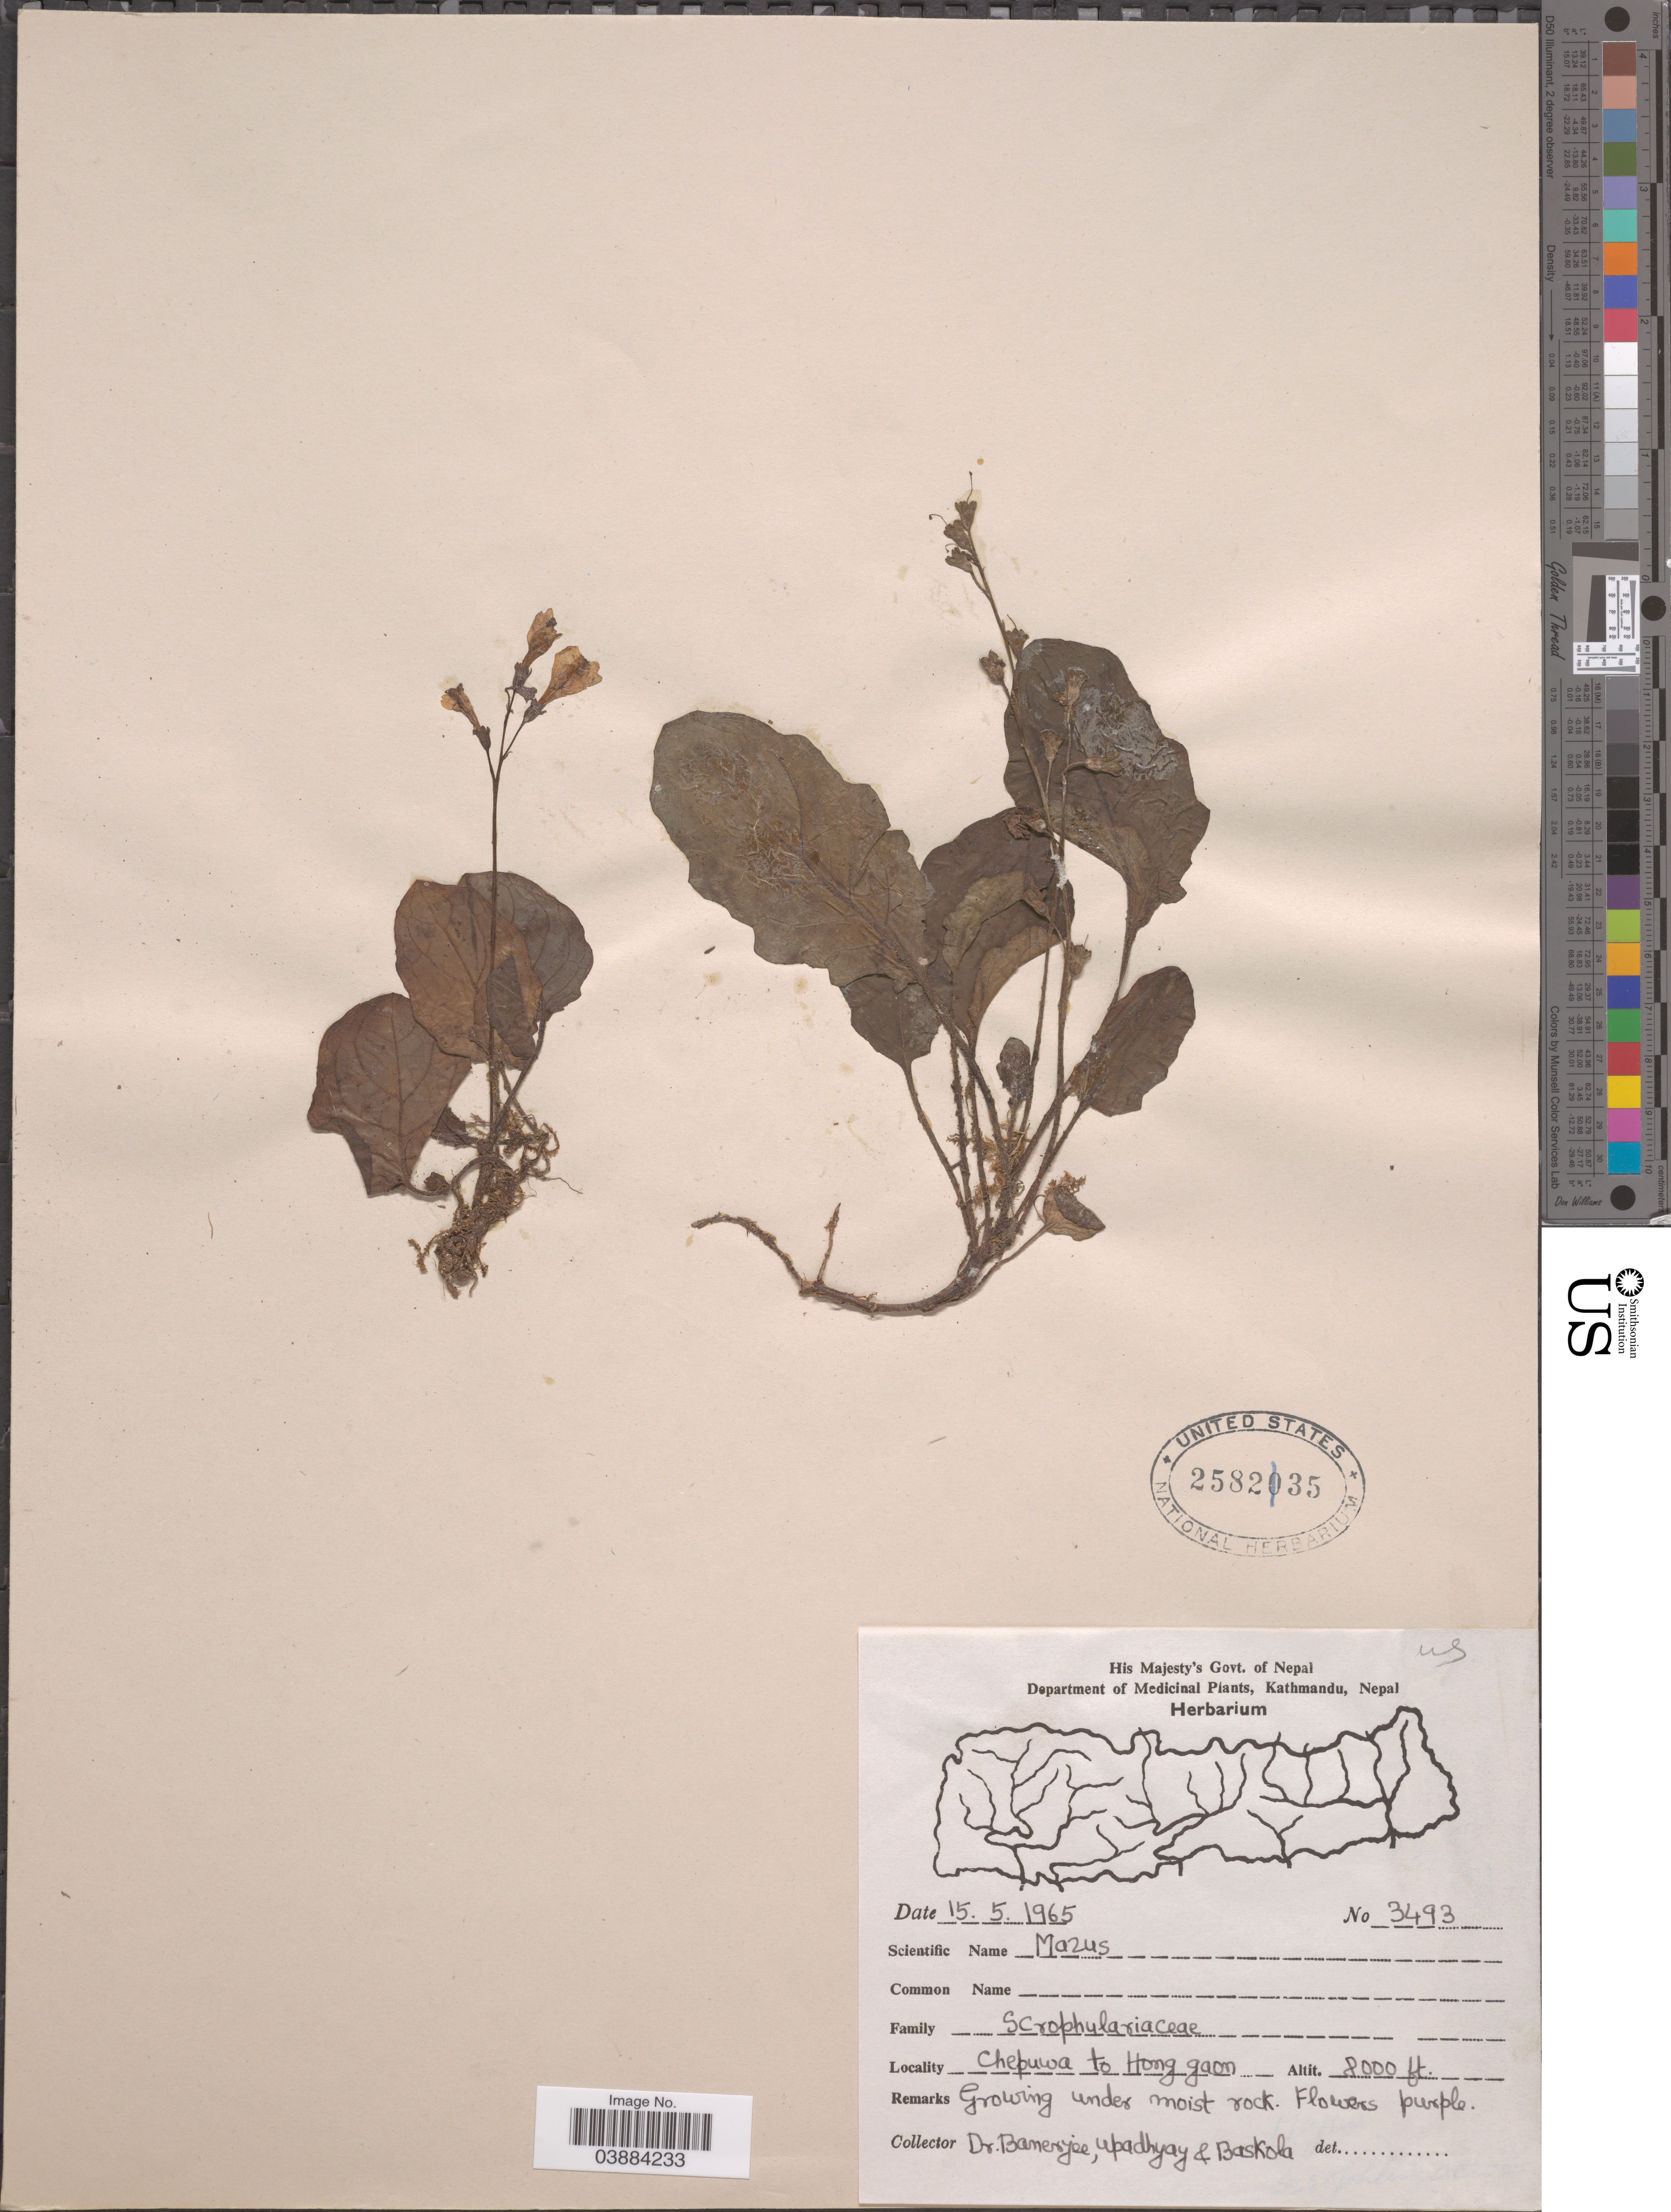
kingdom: Plantae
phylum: Tracheophyta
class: Magnoliopsida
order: Lamiales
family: Mazaceae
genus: Mazus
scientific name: Mazus sp.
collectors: Banerjee, Upadhyay, -- & Baskola, --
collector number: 3493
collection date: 1965-05-15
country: Nepal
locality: Chepuwa to Hong Gaon.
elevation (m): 2438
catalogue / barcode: US 25821035